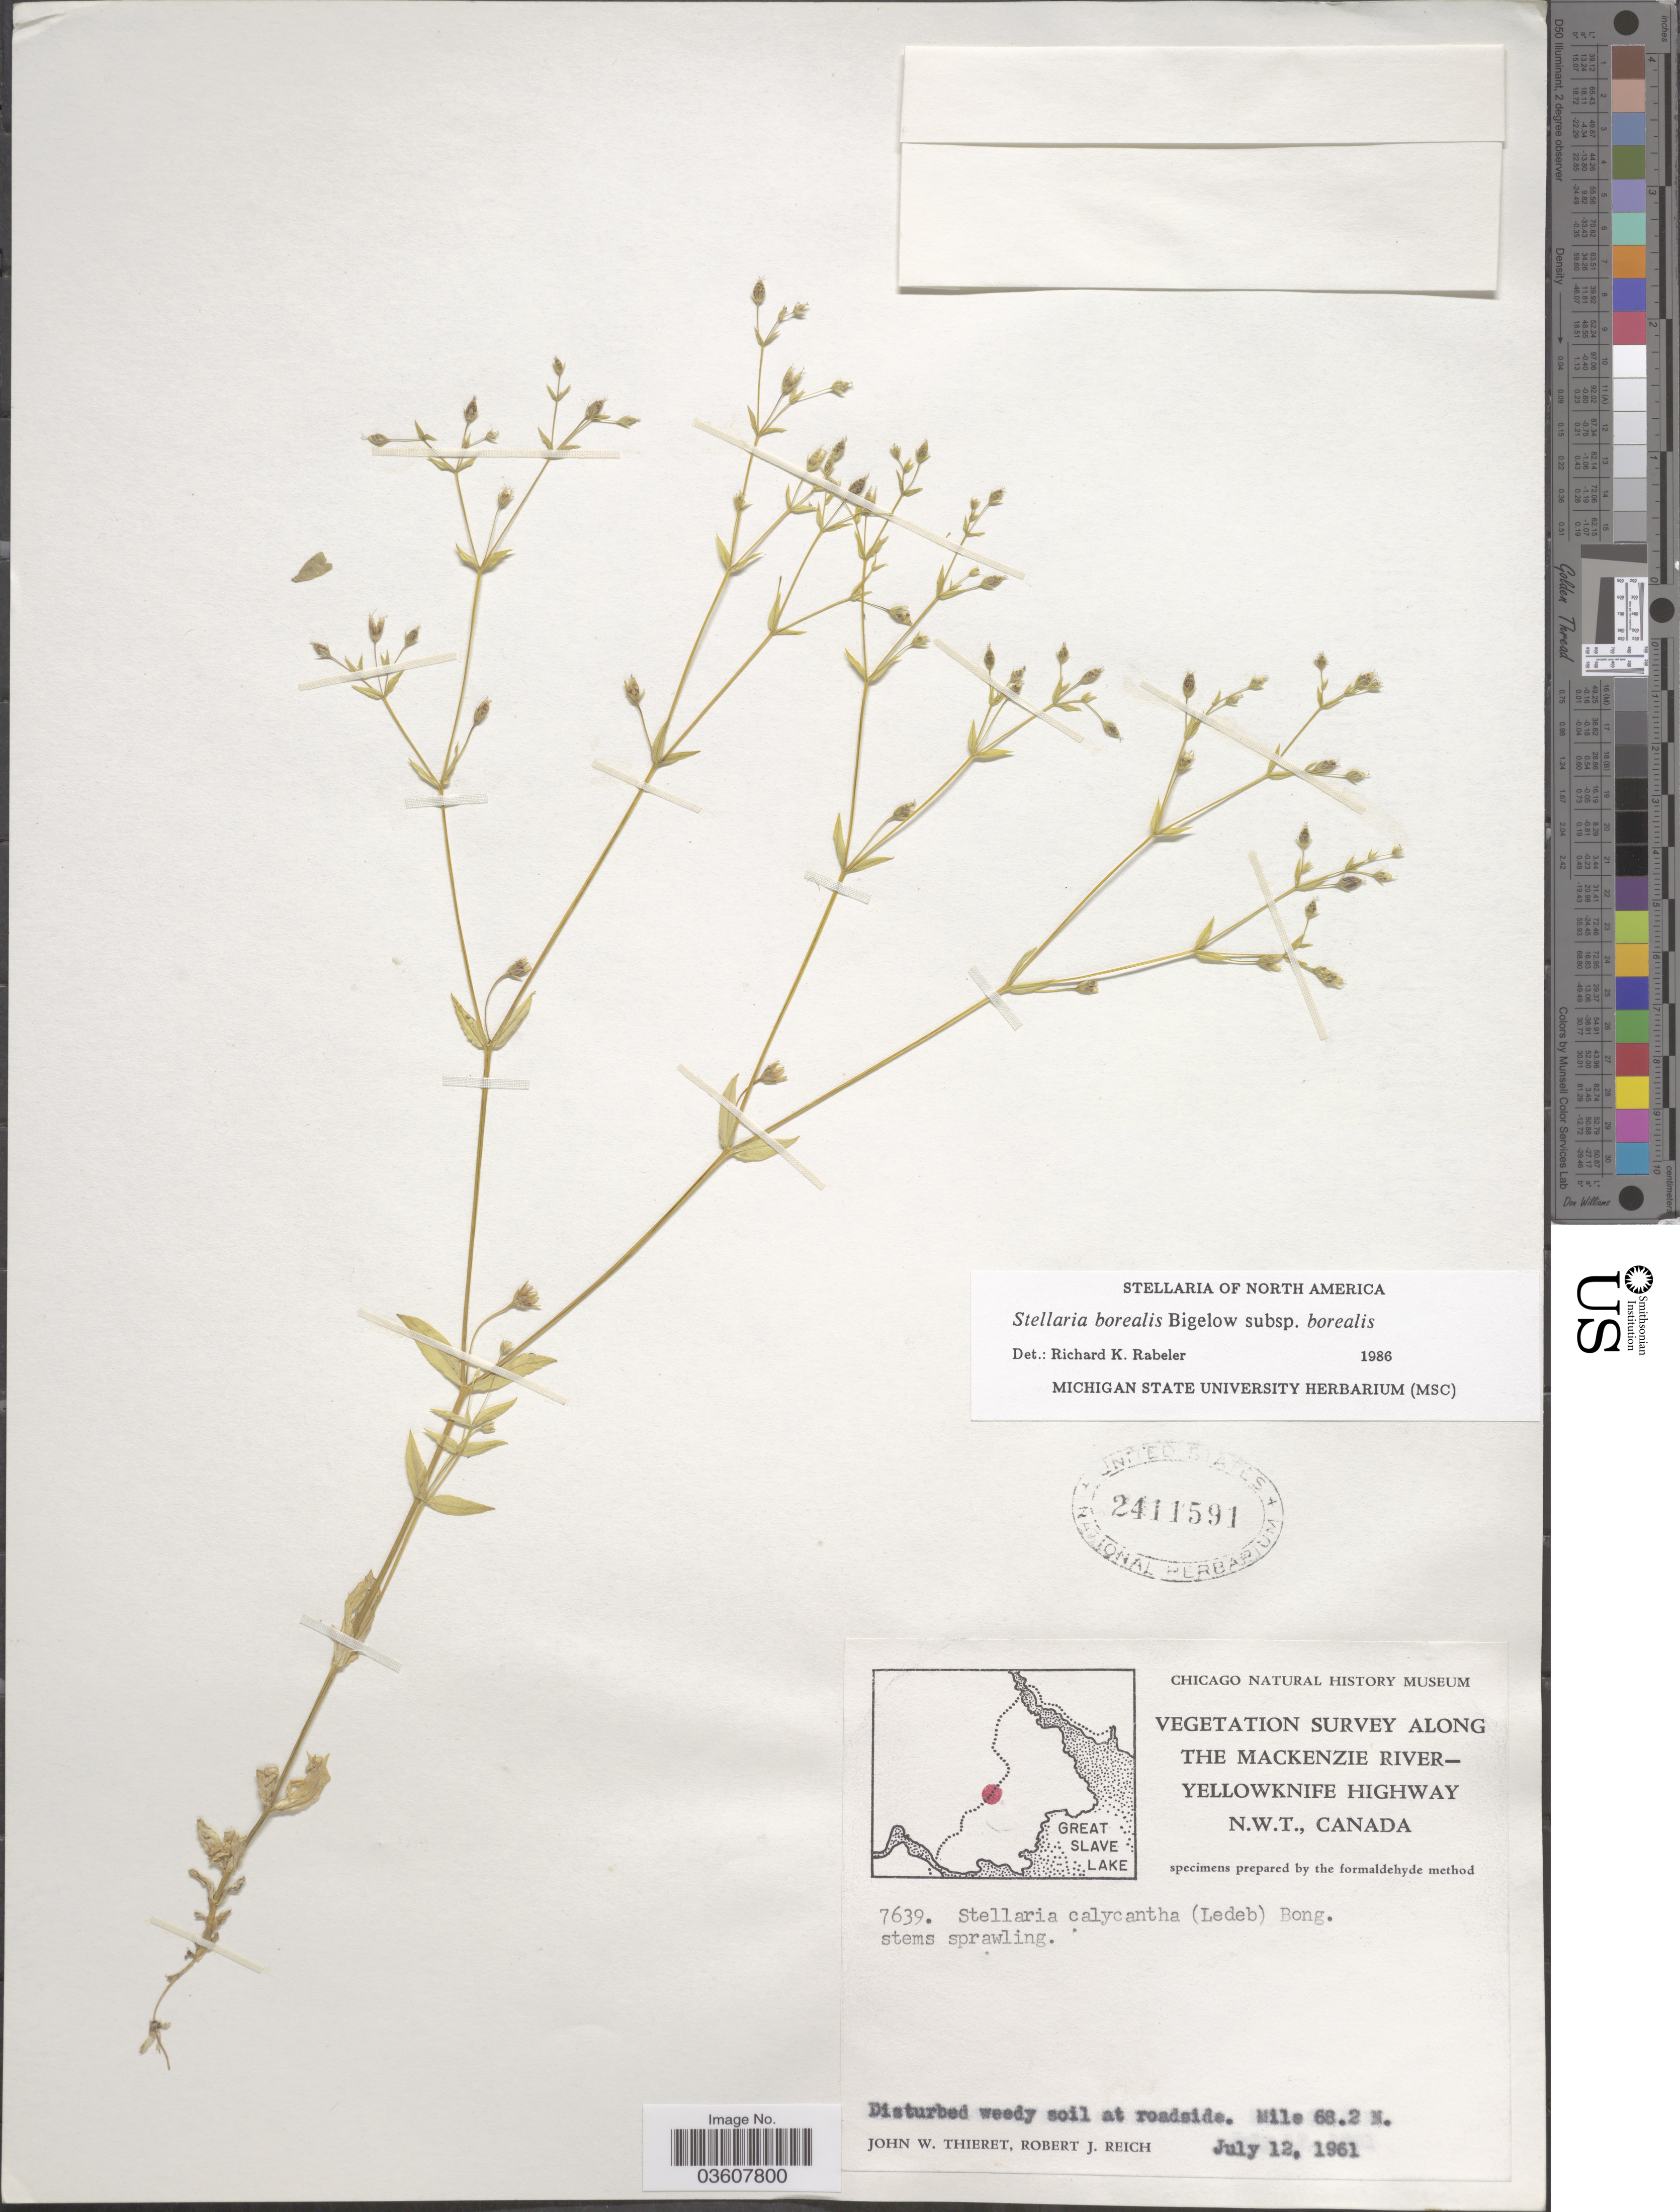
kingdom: Plantae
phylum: Tracheophyta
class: Magnoliopsida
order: Caryophyllales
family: Caryophyllaceae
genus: Stellaria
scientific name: Stellaria borealis subsp. borealis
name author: Bigelow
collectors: J. W. Thieret & R. Reich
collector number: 7639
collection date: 1961-07-12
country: Canada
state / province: Northwest Territories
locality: Along The Mackenzie River-Yellowknife Highway. Mile 68.2 N.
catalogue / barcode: US 2411591